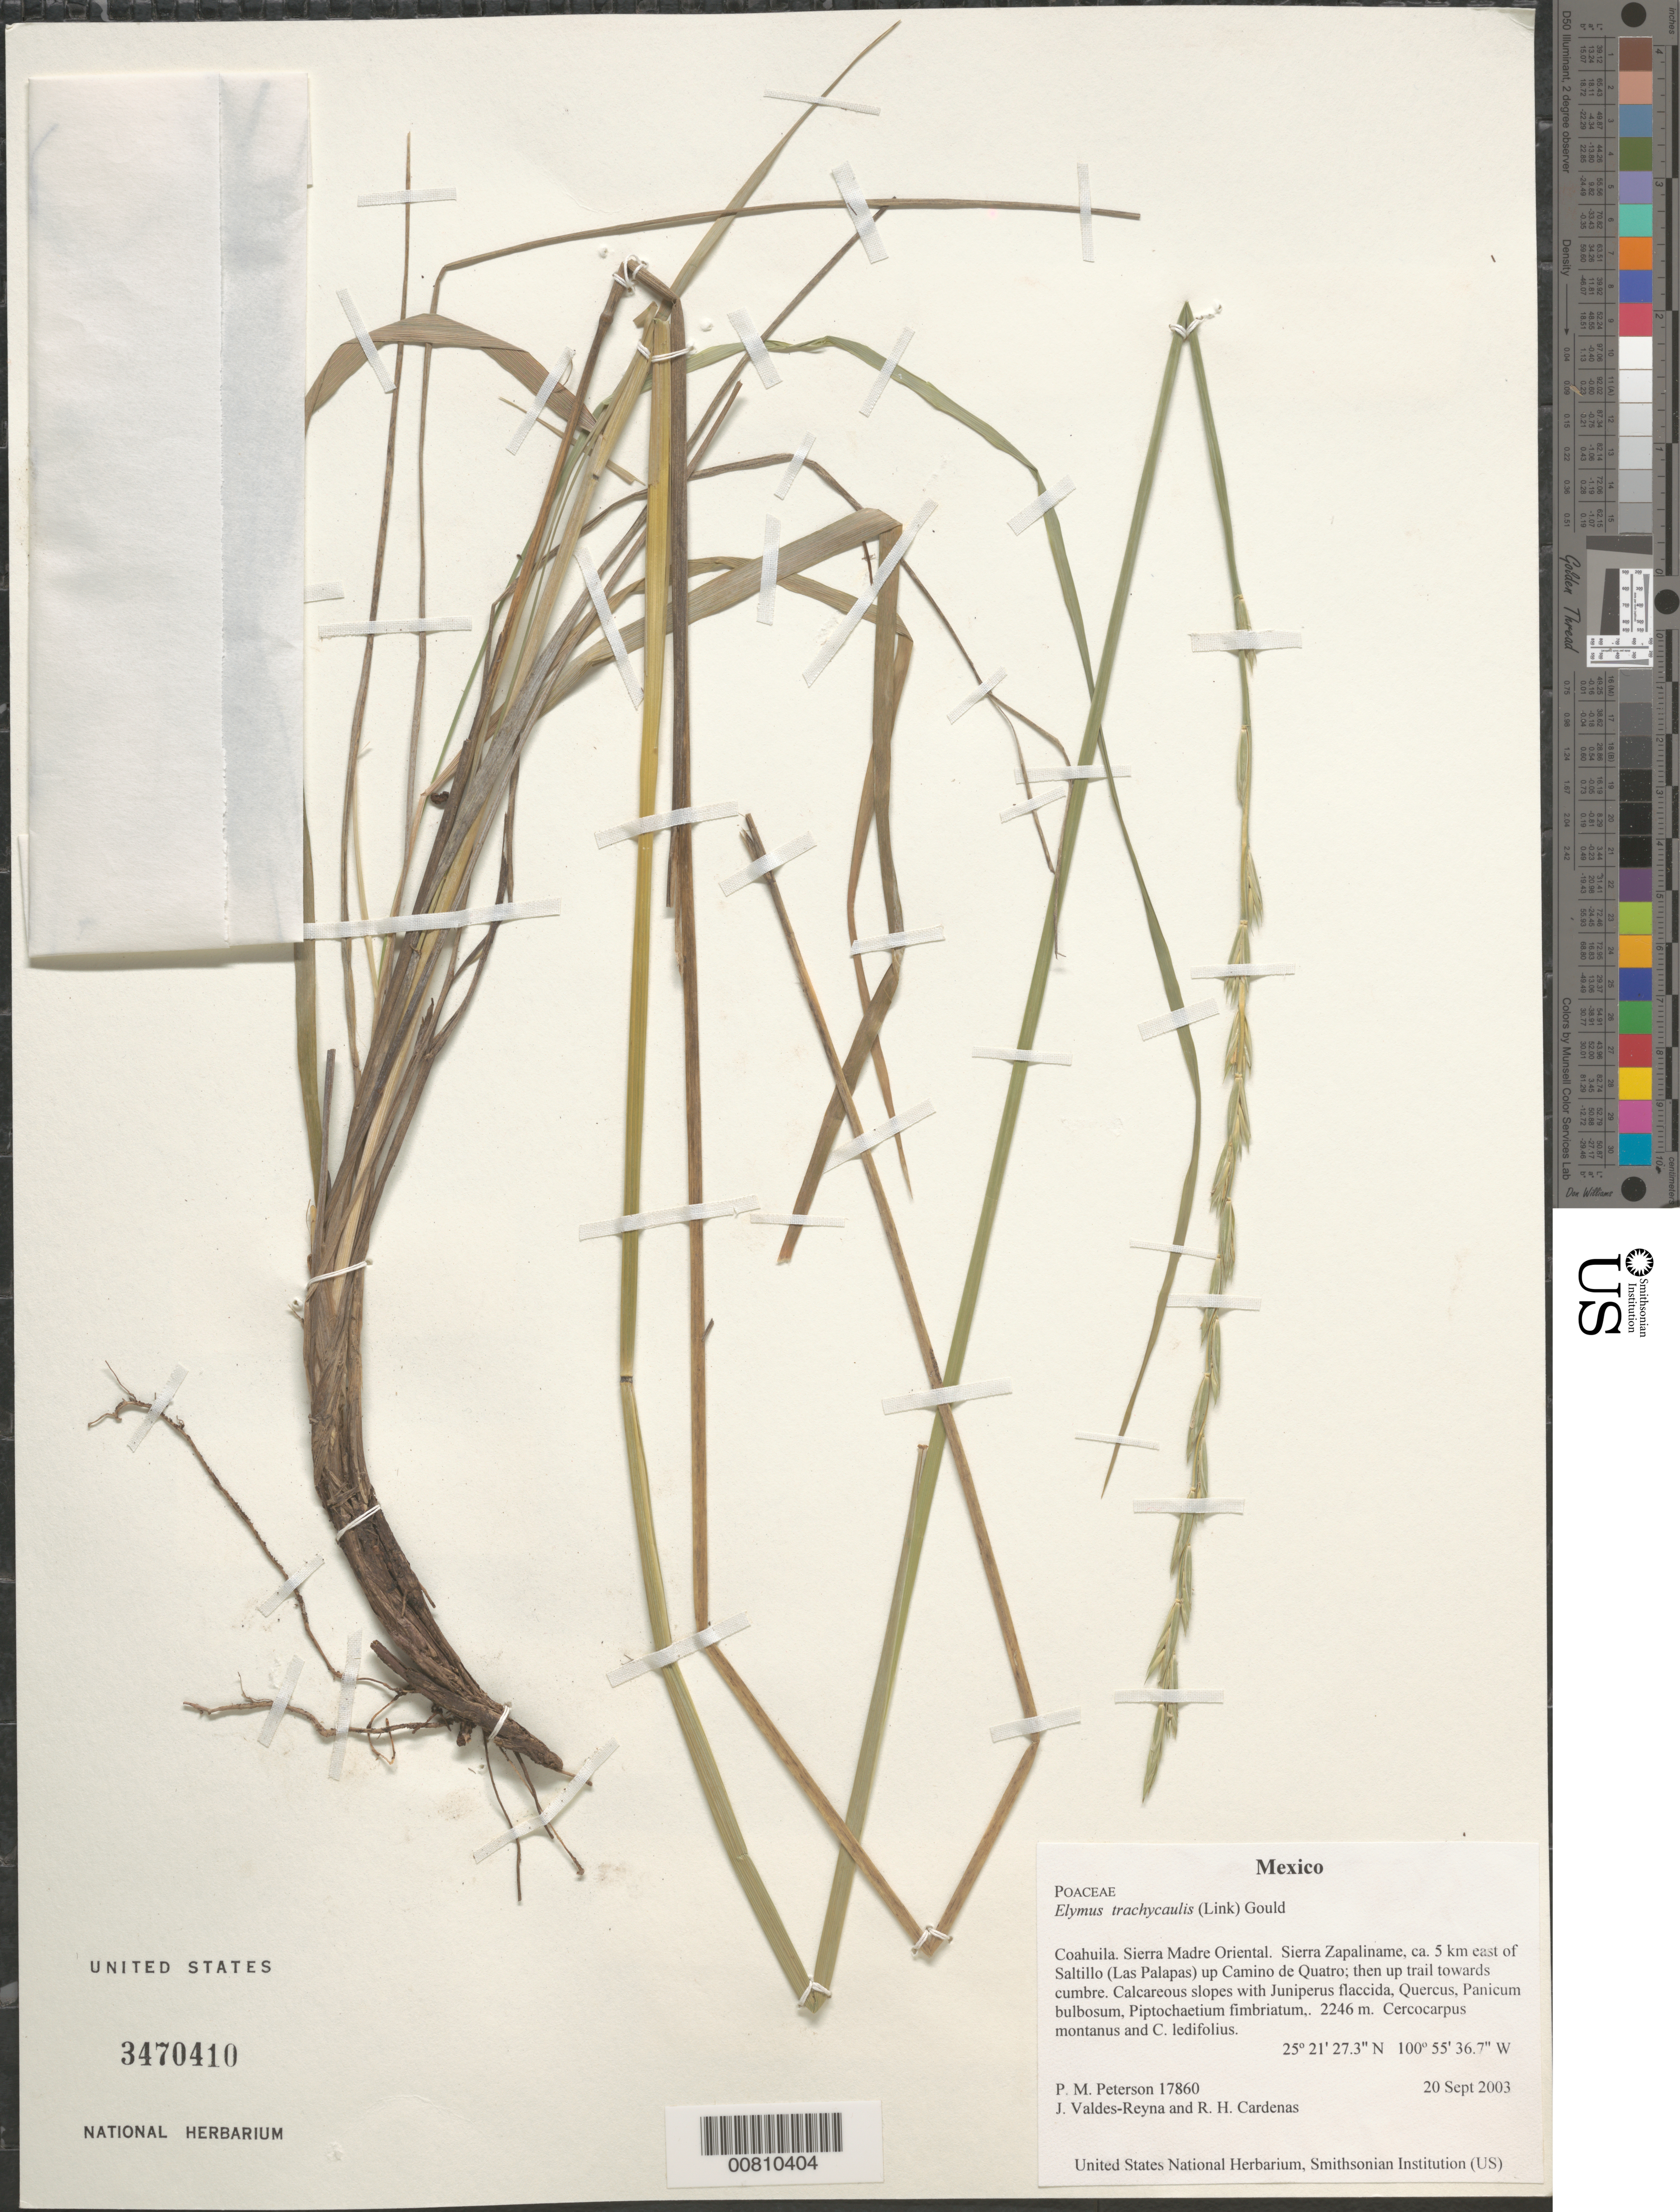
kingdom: Plantae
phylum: Tracheophyta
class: Liliopsida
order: Poales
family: Poaceae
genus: Elymus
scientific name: Elymus trachycaulus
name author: (Link) Gould ex Shinners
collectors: P. M. Peterson, J. Valdés-Reyna & R. Cardenas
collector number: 17860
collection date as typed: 20 Sep 2003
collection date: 2003-09-20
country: Mexico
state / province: Coahuila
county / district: Sierra Madre Oriental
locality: Sierra Zapaliname, ca. 5 km east of Saltillo (Las Palapas) up Camino de Quatro; then up trail towards cumbre. Calcareous slopes with Juniperus flaccida, Quercus, Panicum bulbosum, Piptochaetium fimbriatum,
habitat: Cercocarpus montanus and C. ledifolius.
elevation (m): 2246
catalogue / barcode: US 3470410